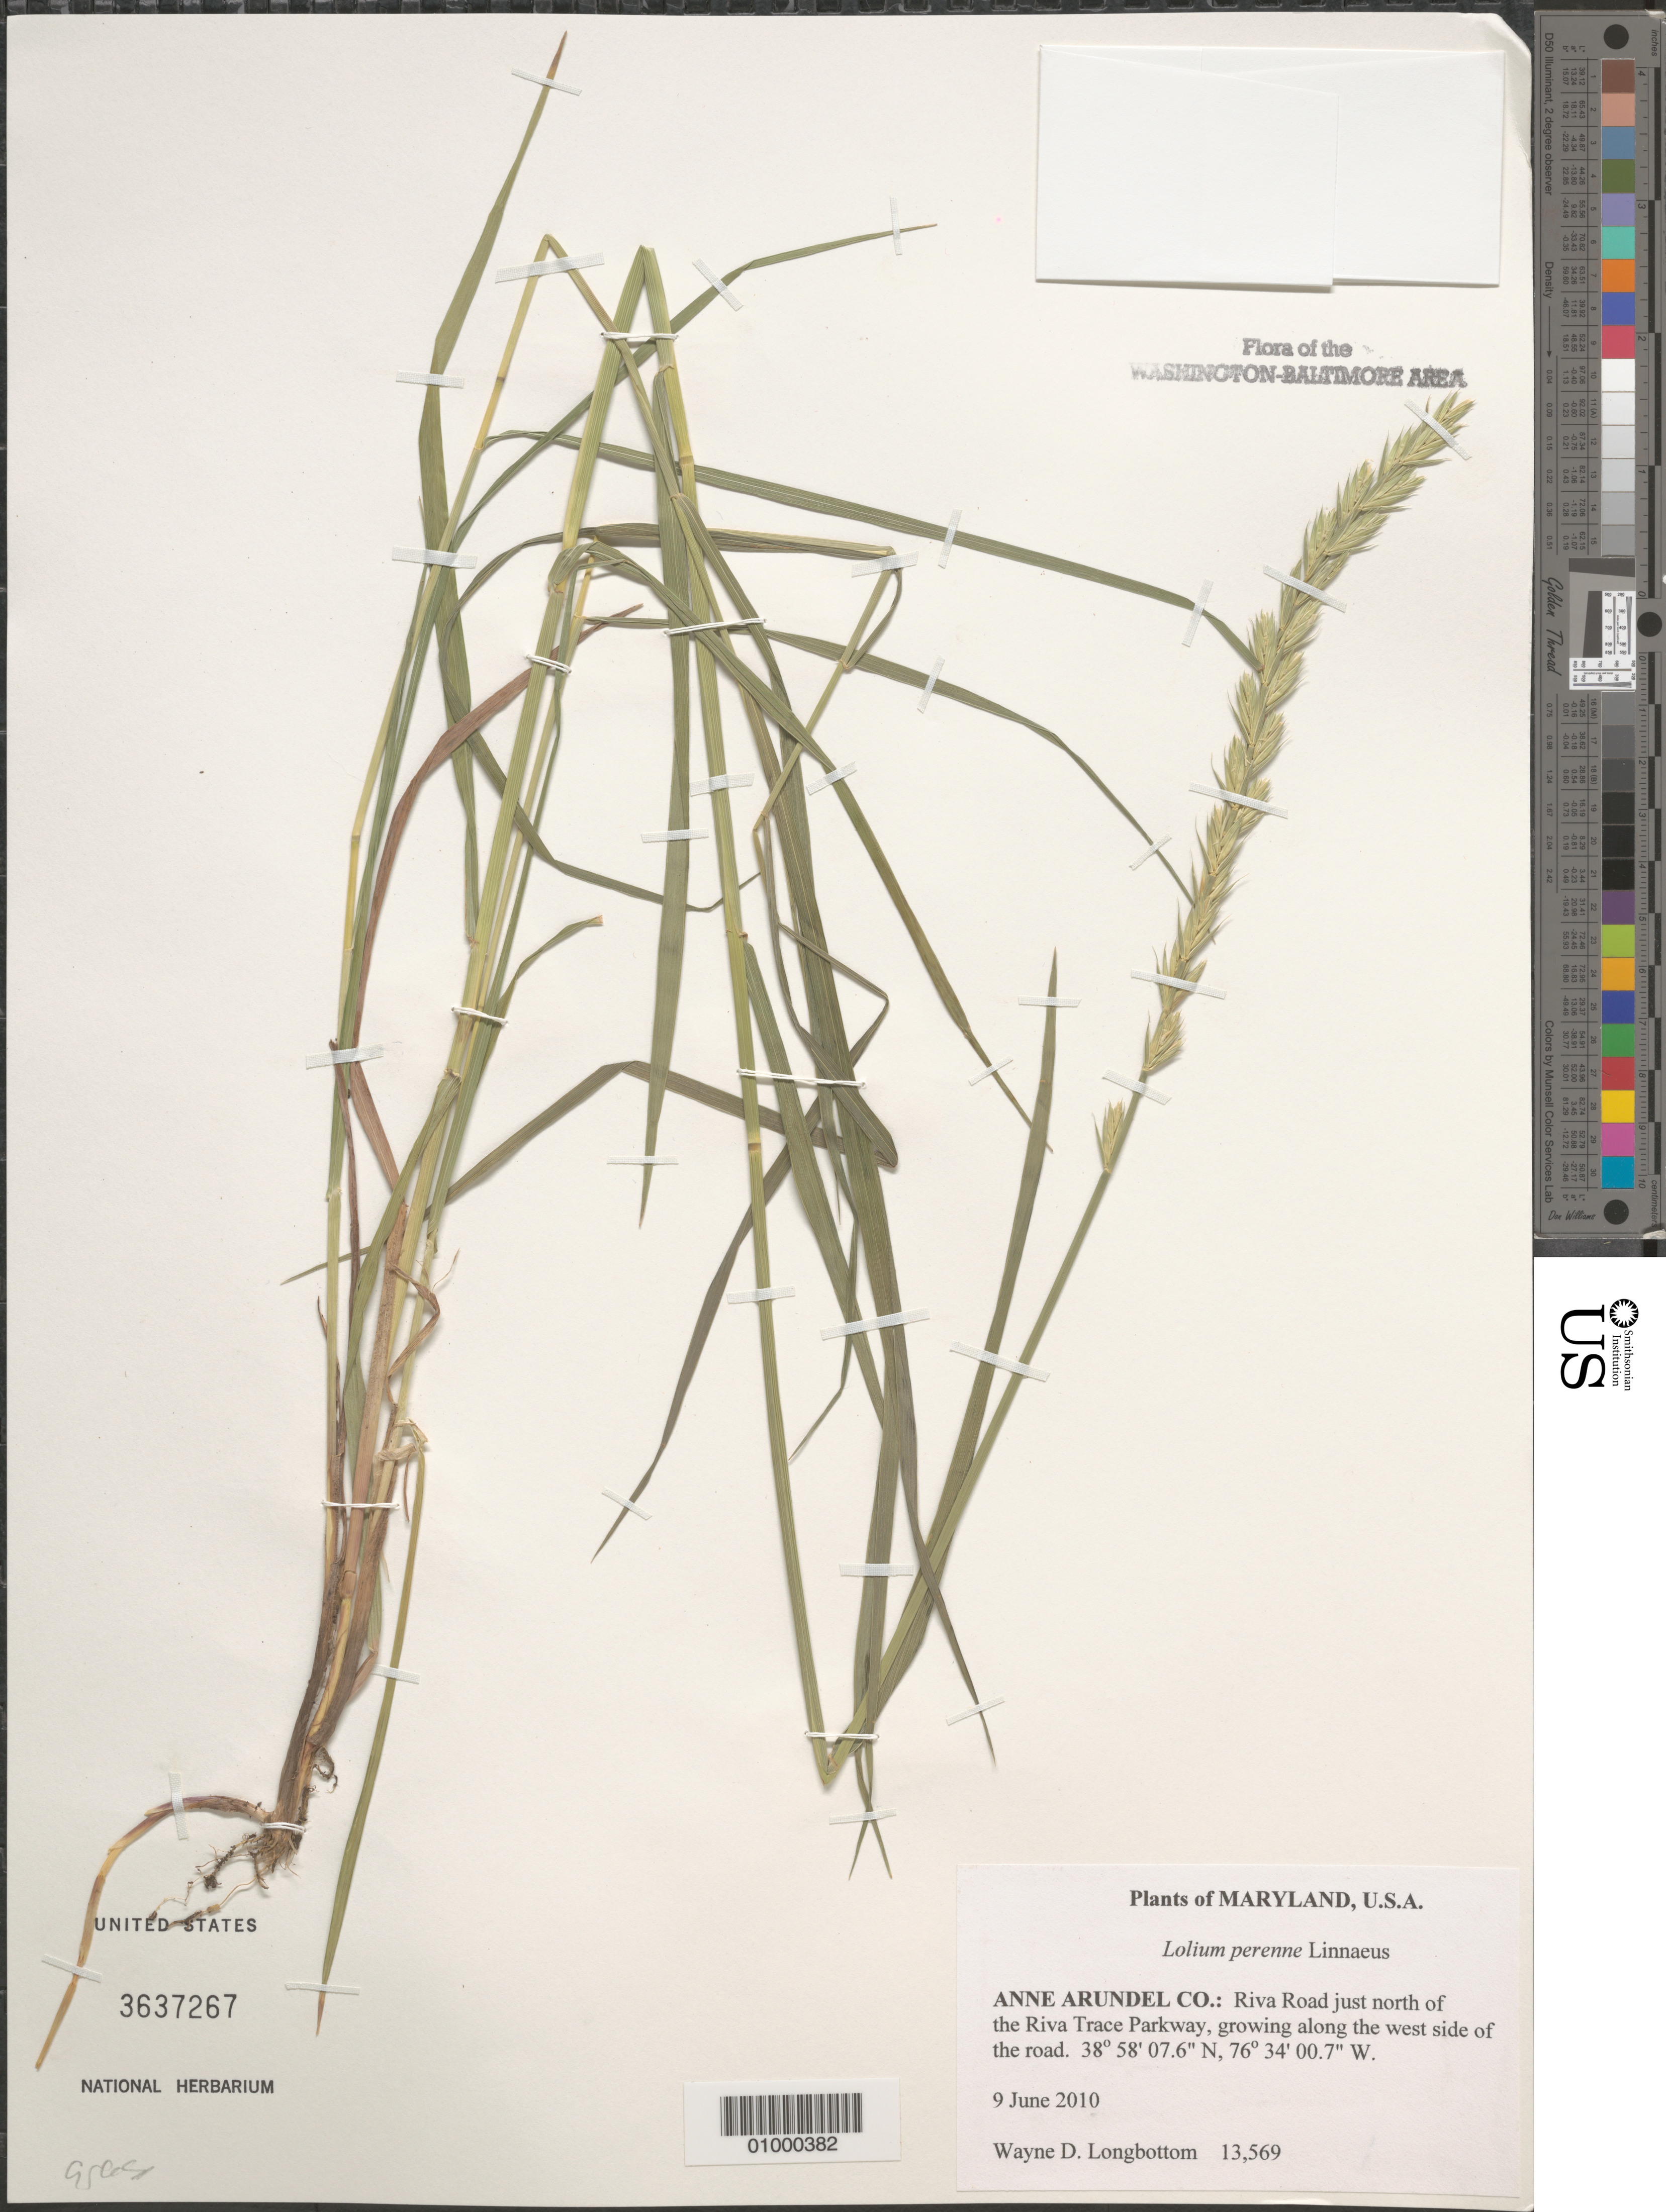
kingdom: Plantae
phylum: Tracheophyta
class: Liliopsida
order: Poales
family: Poaceae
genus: Lolium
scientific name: Lolium perenne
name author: L.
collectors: W. D. Longbottom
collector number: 13569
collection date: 2010-06-09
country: United States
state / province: Maryland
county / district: Anne Arundel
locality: Riva Road just north of the Riva Trace Parkway, growing along the west side of the road.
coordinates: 38 58 07.6 N, 76 34 00.7 W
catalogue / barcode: US 3637267